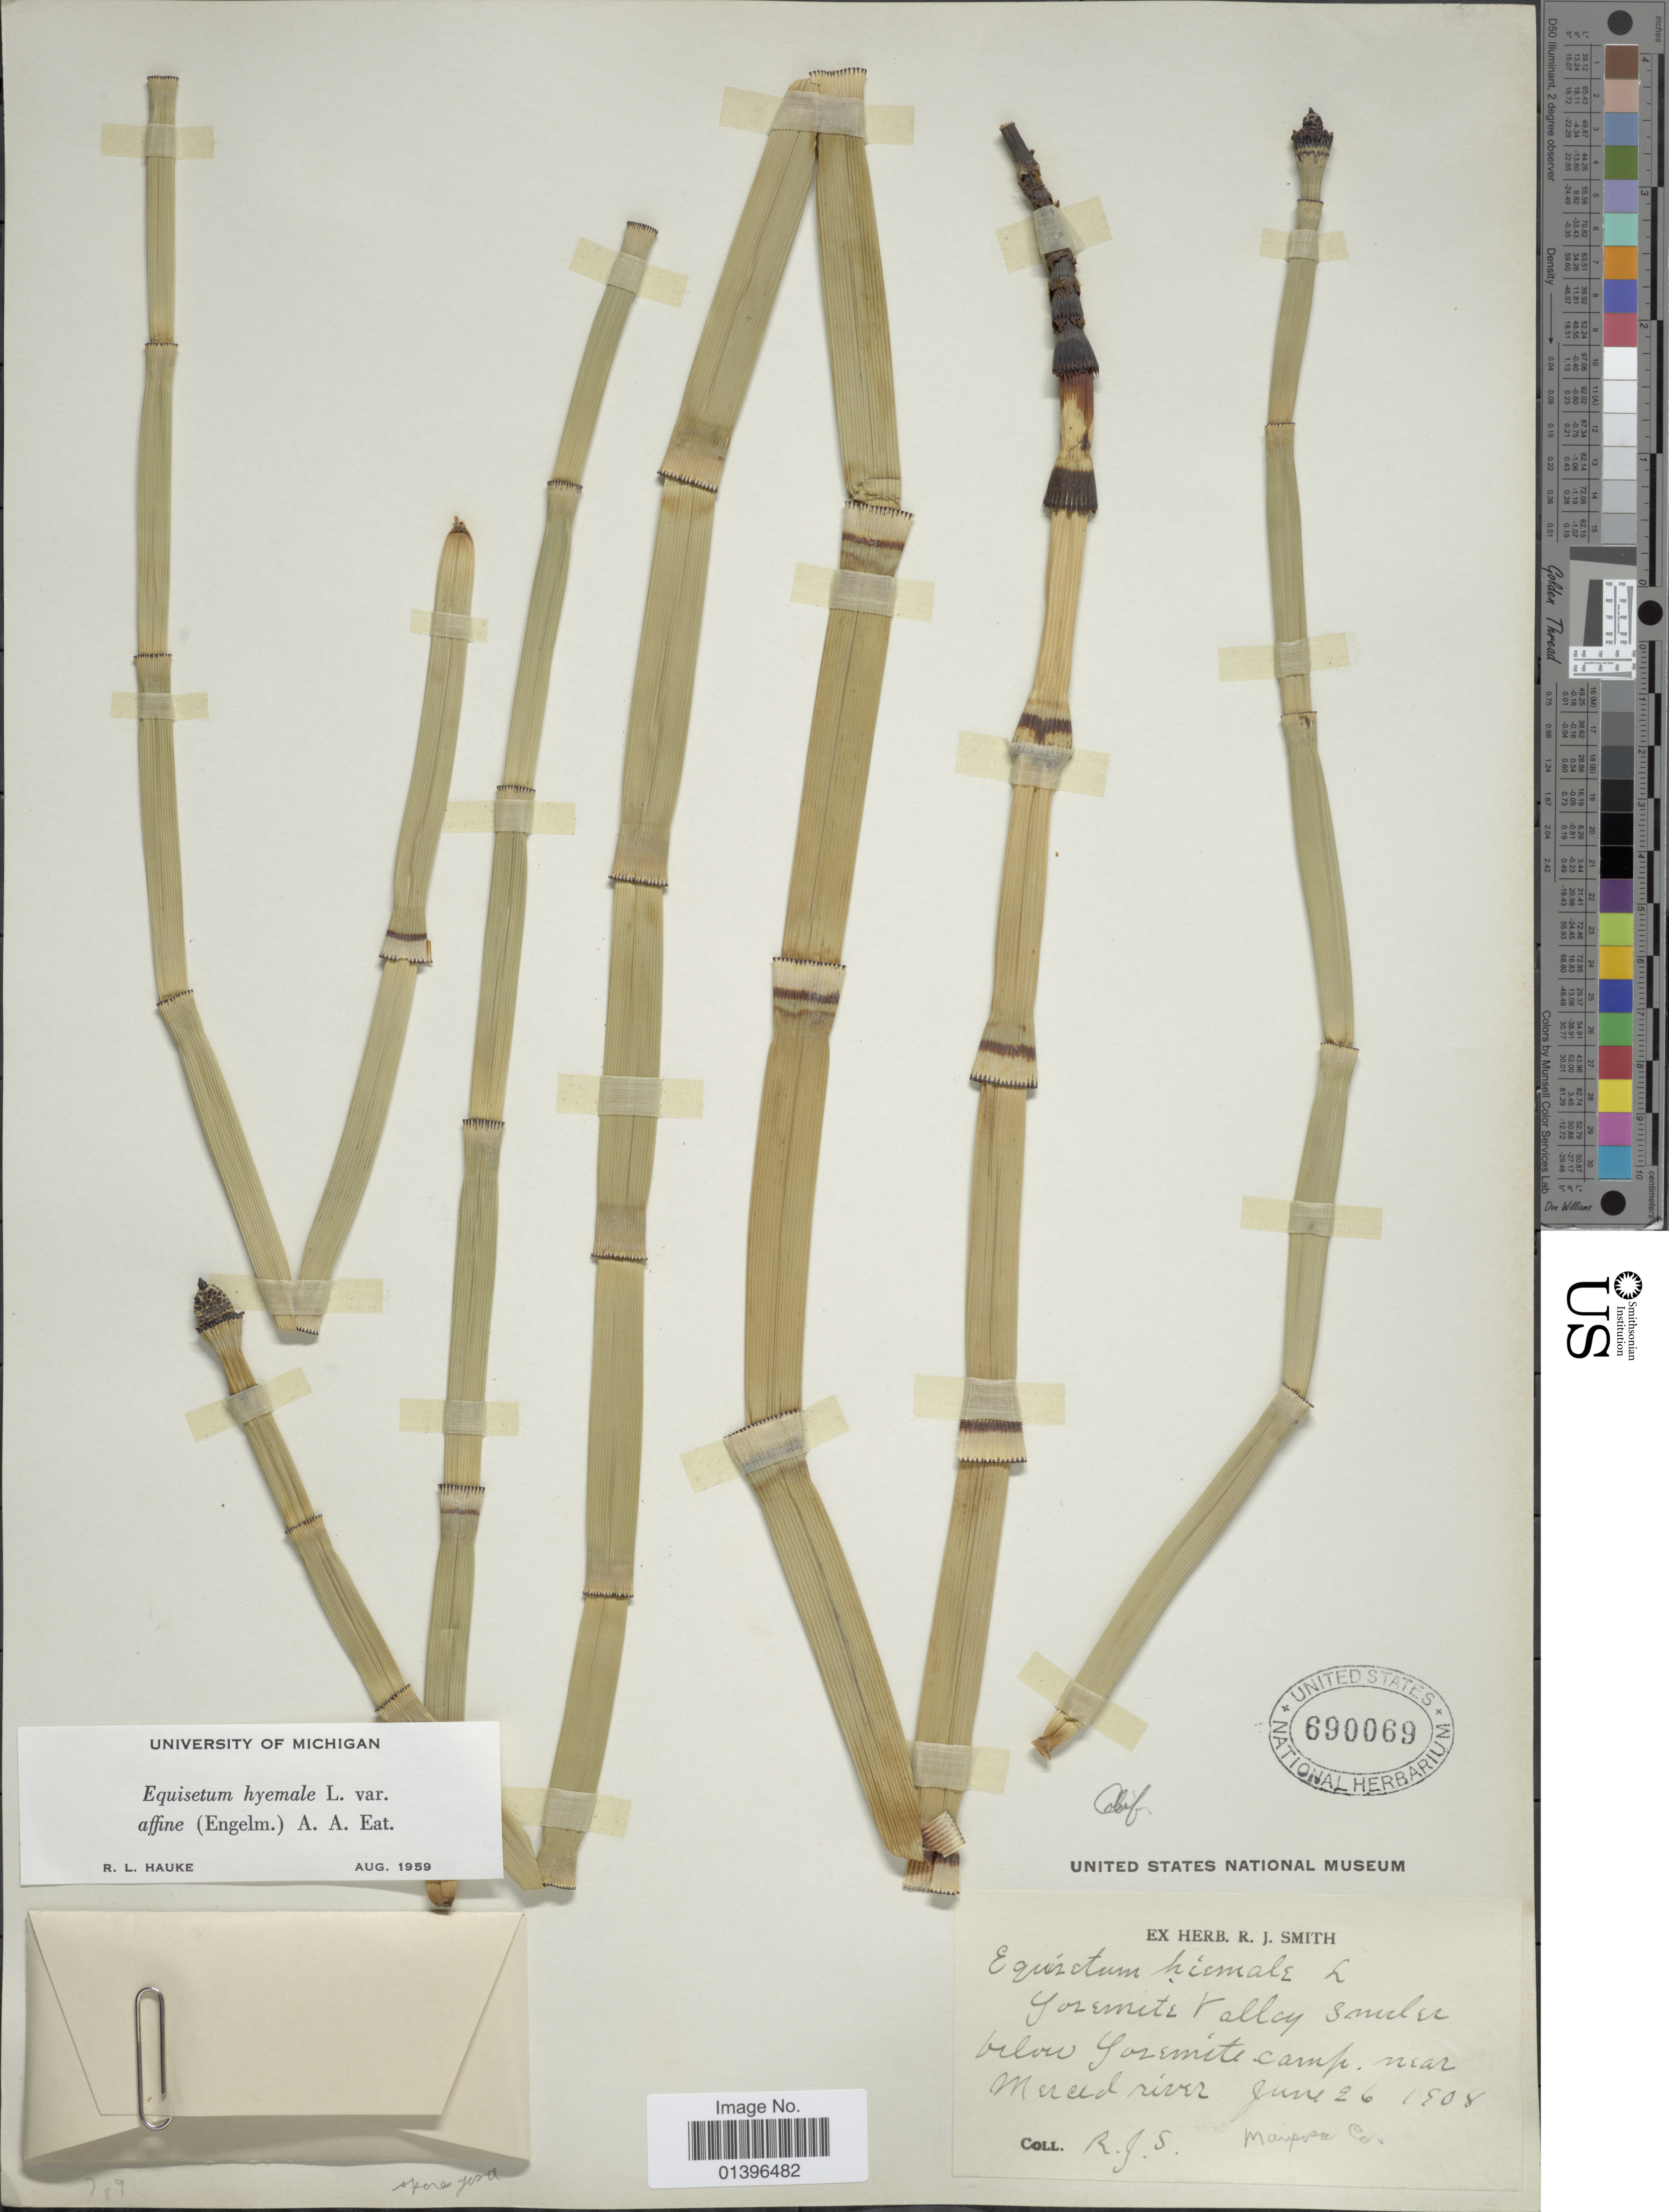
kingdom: Plantae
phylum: Tracheophyta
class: Polypodiopsida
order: Equisetales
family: Equisetaceae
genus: Equisetum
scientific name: Equisetum hyemale var. affine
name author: (Engelm.) A.A. Eaton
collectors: R. J. Smith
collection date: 1908-06-26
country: United States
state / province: California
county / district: Mariposa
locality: Yosemite Valley and under below Yosemite Camp near Merced river, Mariposa Co.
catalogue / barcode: US 690069